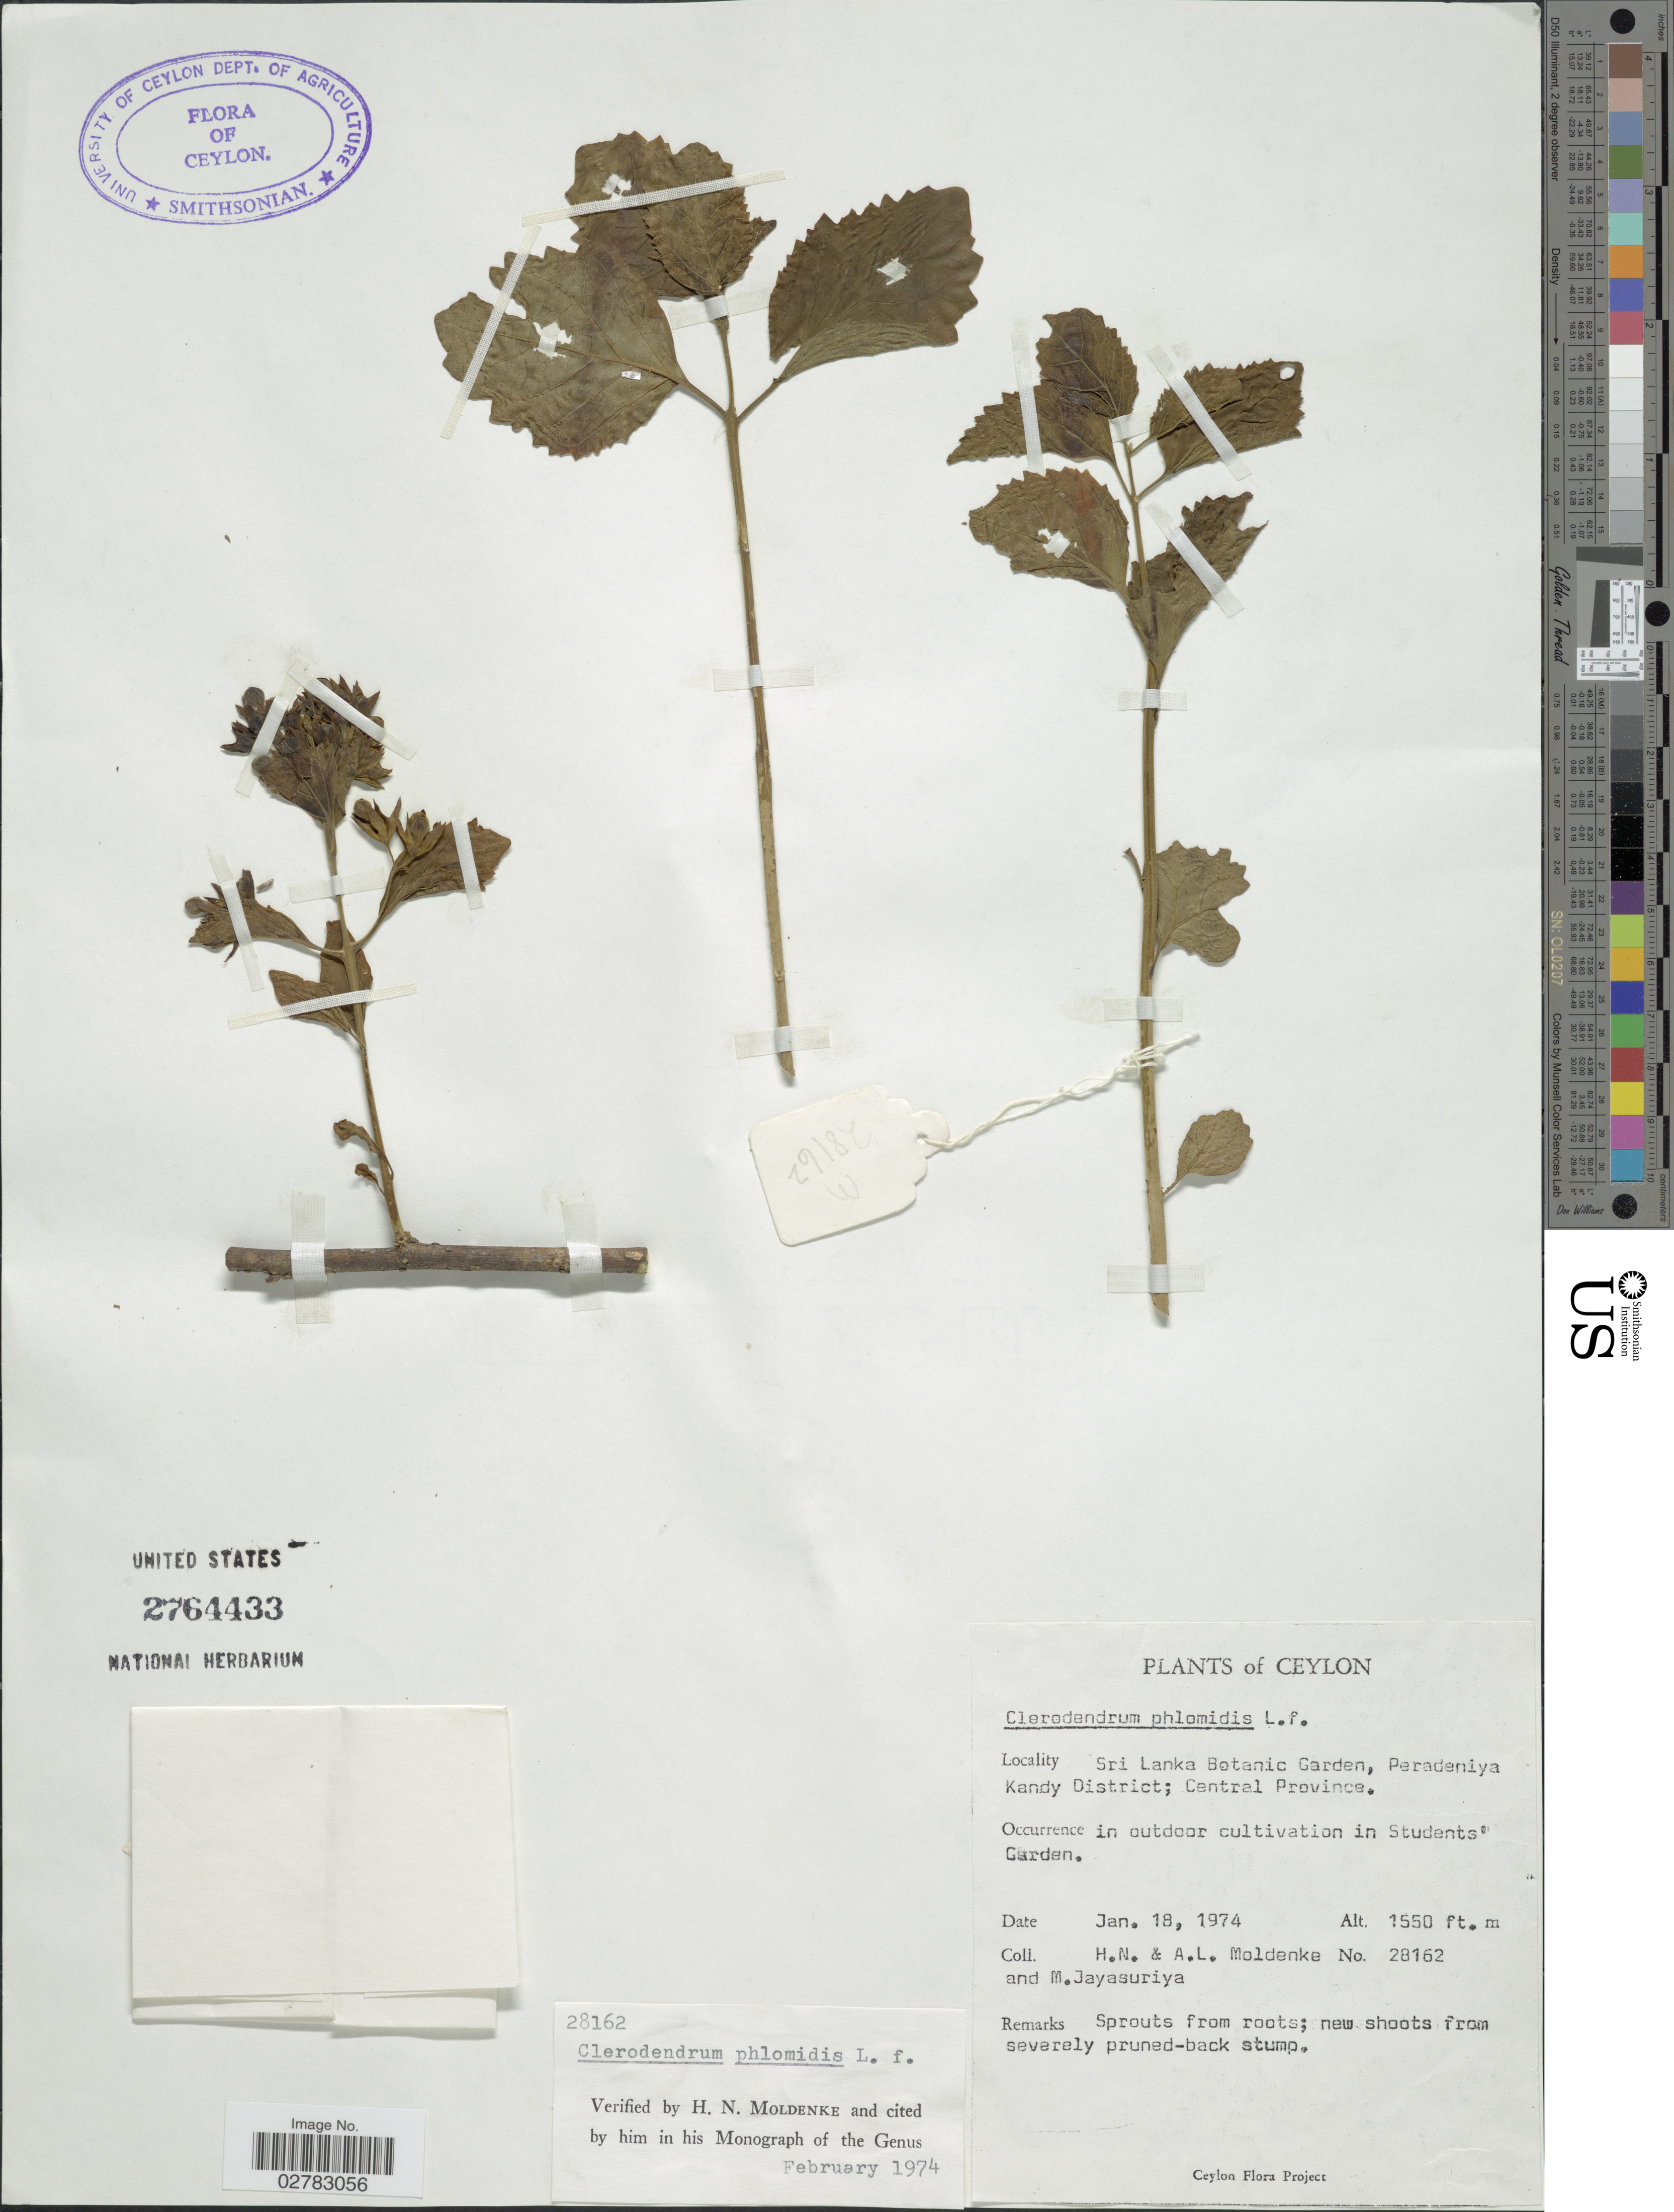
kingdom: Plantae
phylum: Tracheophyta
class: Magnoliopsida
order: Lamiales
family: Lamiaceae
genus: Clerodendrum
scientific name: Clerodendrum phlomidis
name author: L. f.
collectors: H. N. Moldenke, A. L. Moldenke & M. Jayasuriya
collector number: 28162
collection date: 1974-01-18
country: Sri Lanka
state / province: Central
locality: Ceylon. Sri Lanka Botanic Garden, Peradeniya Kandy District. In outdoor cultivation in Students' Garden.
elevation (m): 472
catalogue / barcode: US 2764433